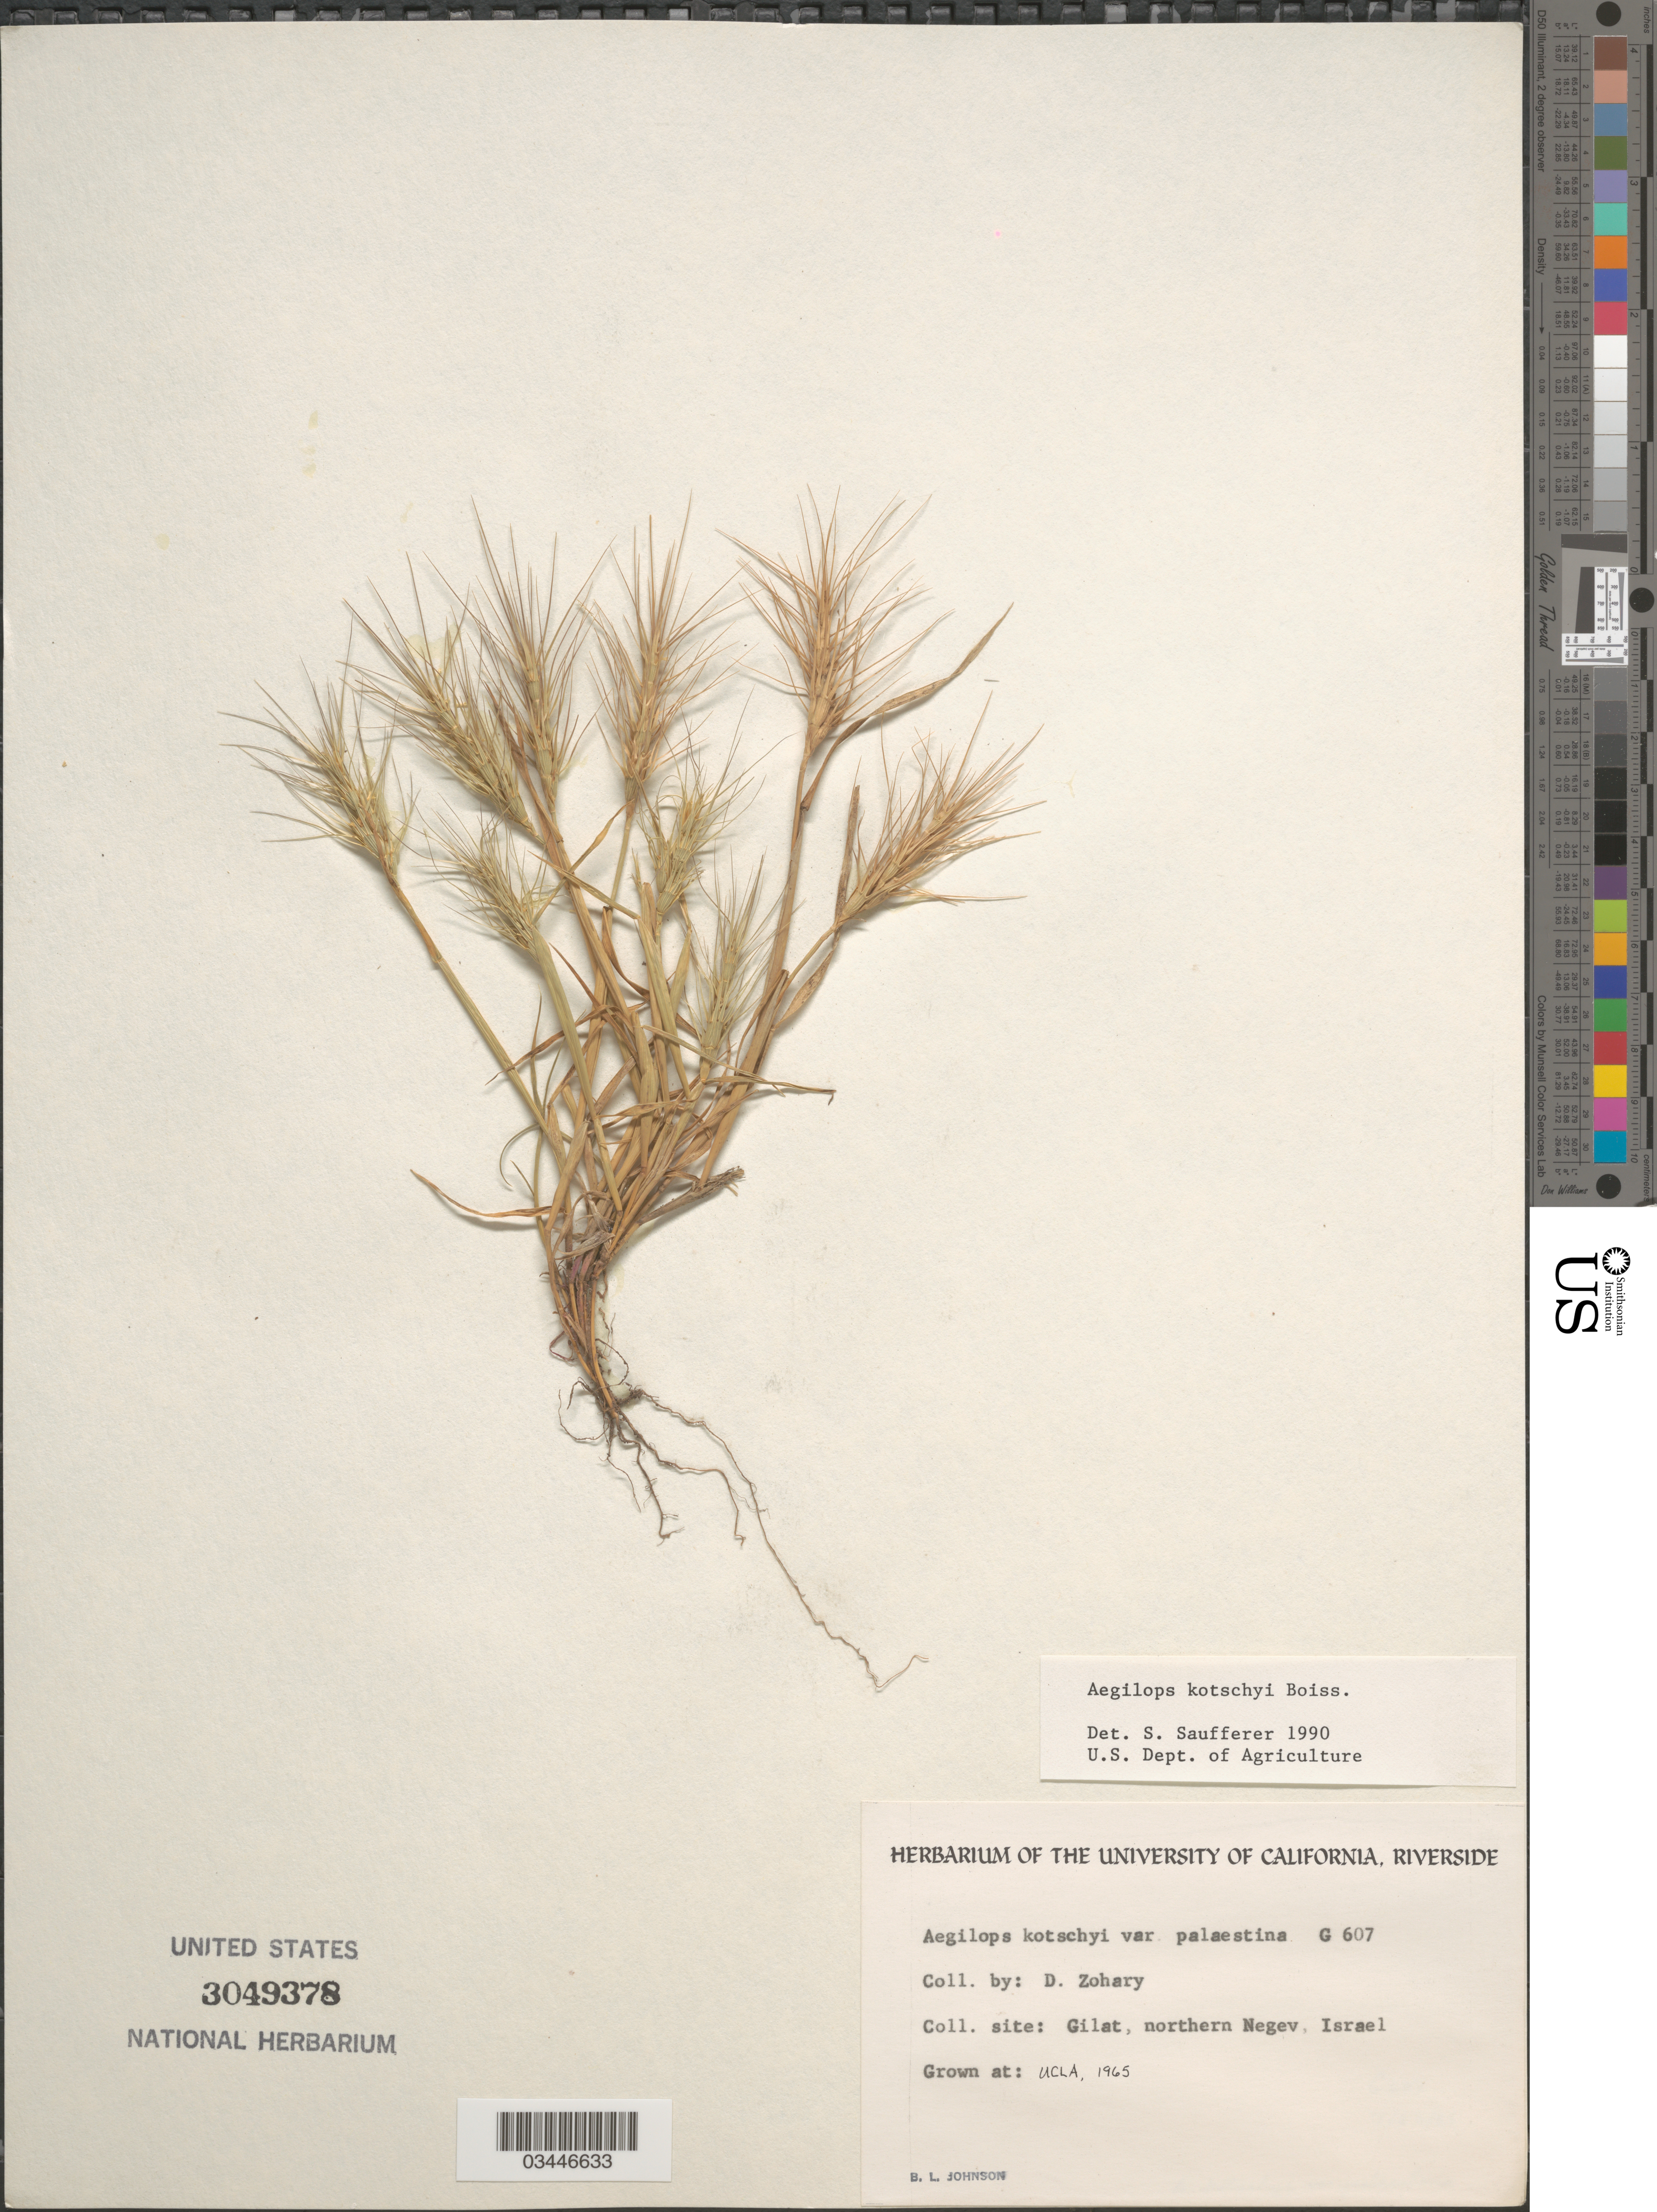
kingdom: Plantae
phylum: Tracheophyta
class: Liliopsida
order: Poales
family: Poaceae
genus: Aegilops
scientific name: Aegilops kotschyi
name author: Boiss.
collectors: B. Johnson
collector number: G607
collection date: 1965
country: United States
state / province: California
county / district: Los Angeles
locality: UCLA.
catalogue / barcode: US 3049378